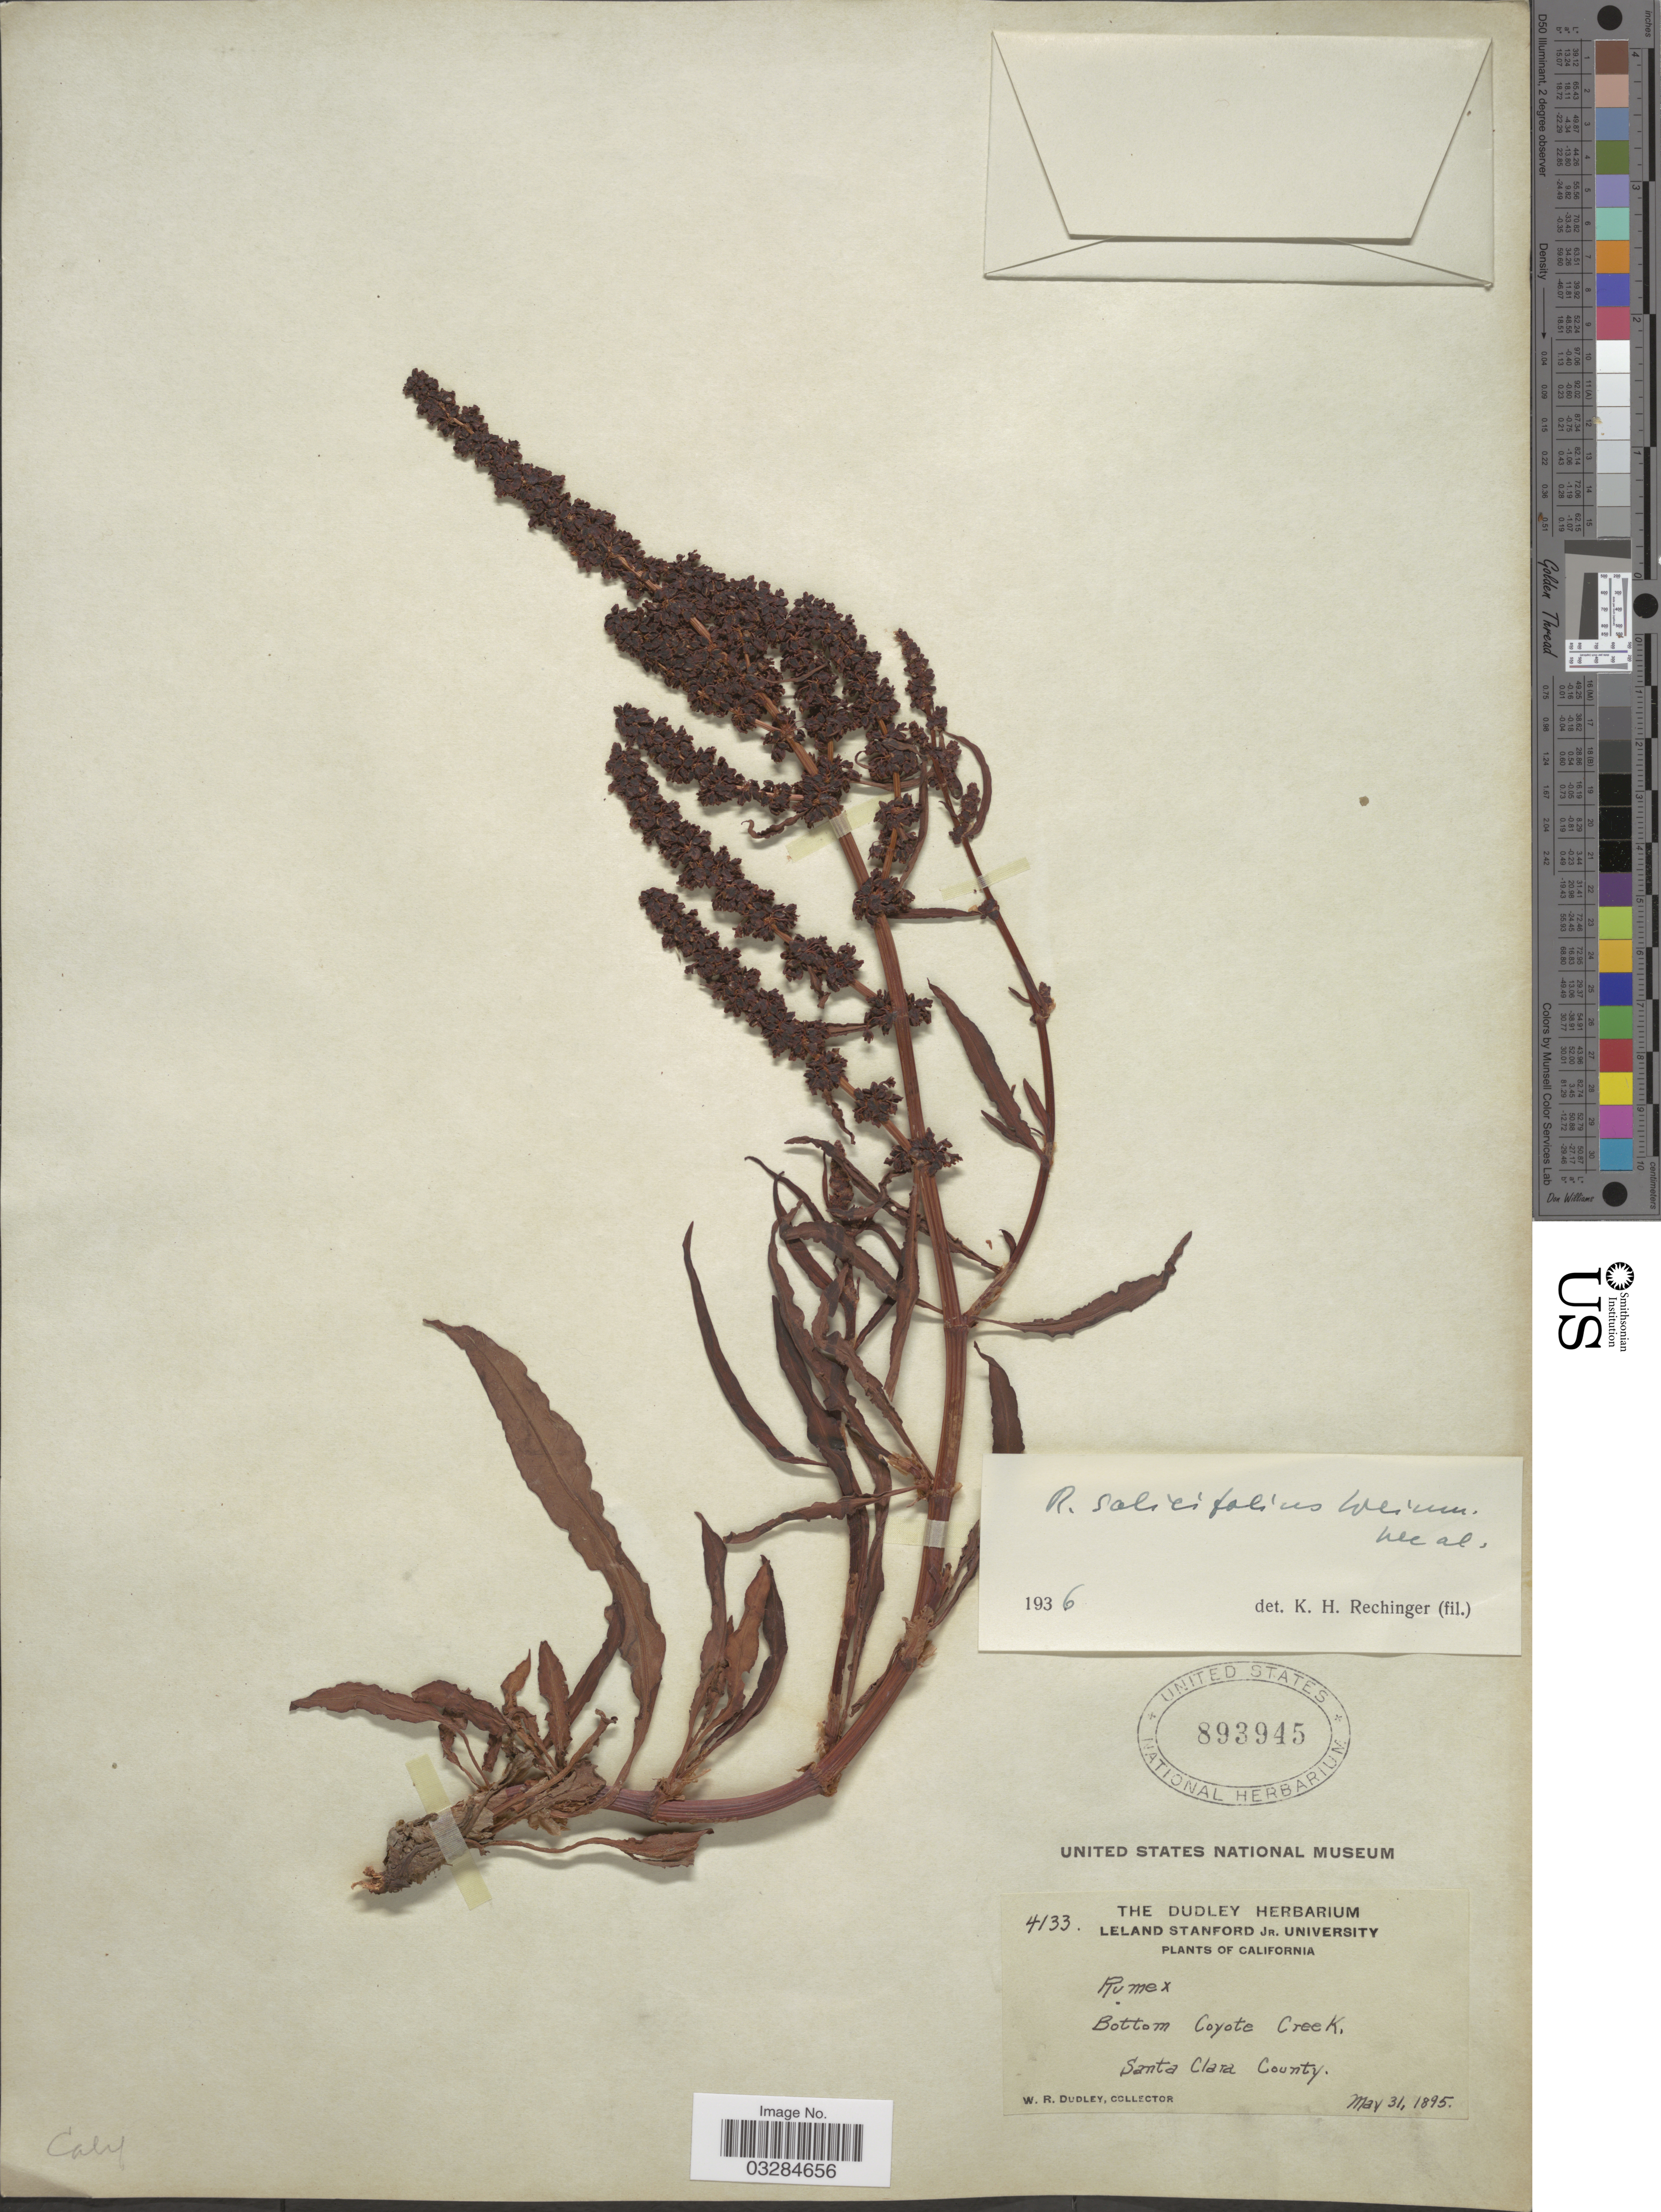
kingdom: Plantae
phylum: Tracheophyta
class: Magnoliopsida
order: Caryophyllales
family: Polygonaceae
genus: Rumex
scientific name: Rumex salicifolius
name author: Weinm.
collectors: W. Dudley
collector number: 4133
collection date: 1895-05-31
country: United States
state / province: California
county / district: Santa Clara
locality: Bottom Coyote Creek. Santa Clara County.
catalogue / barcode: US 893945